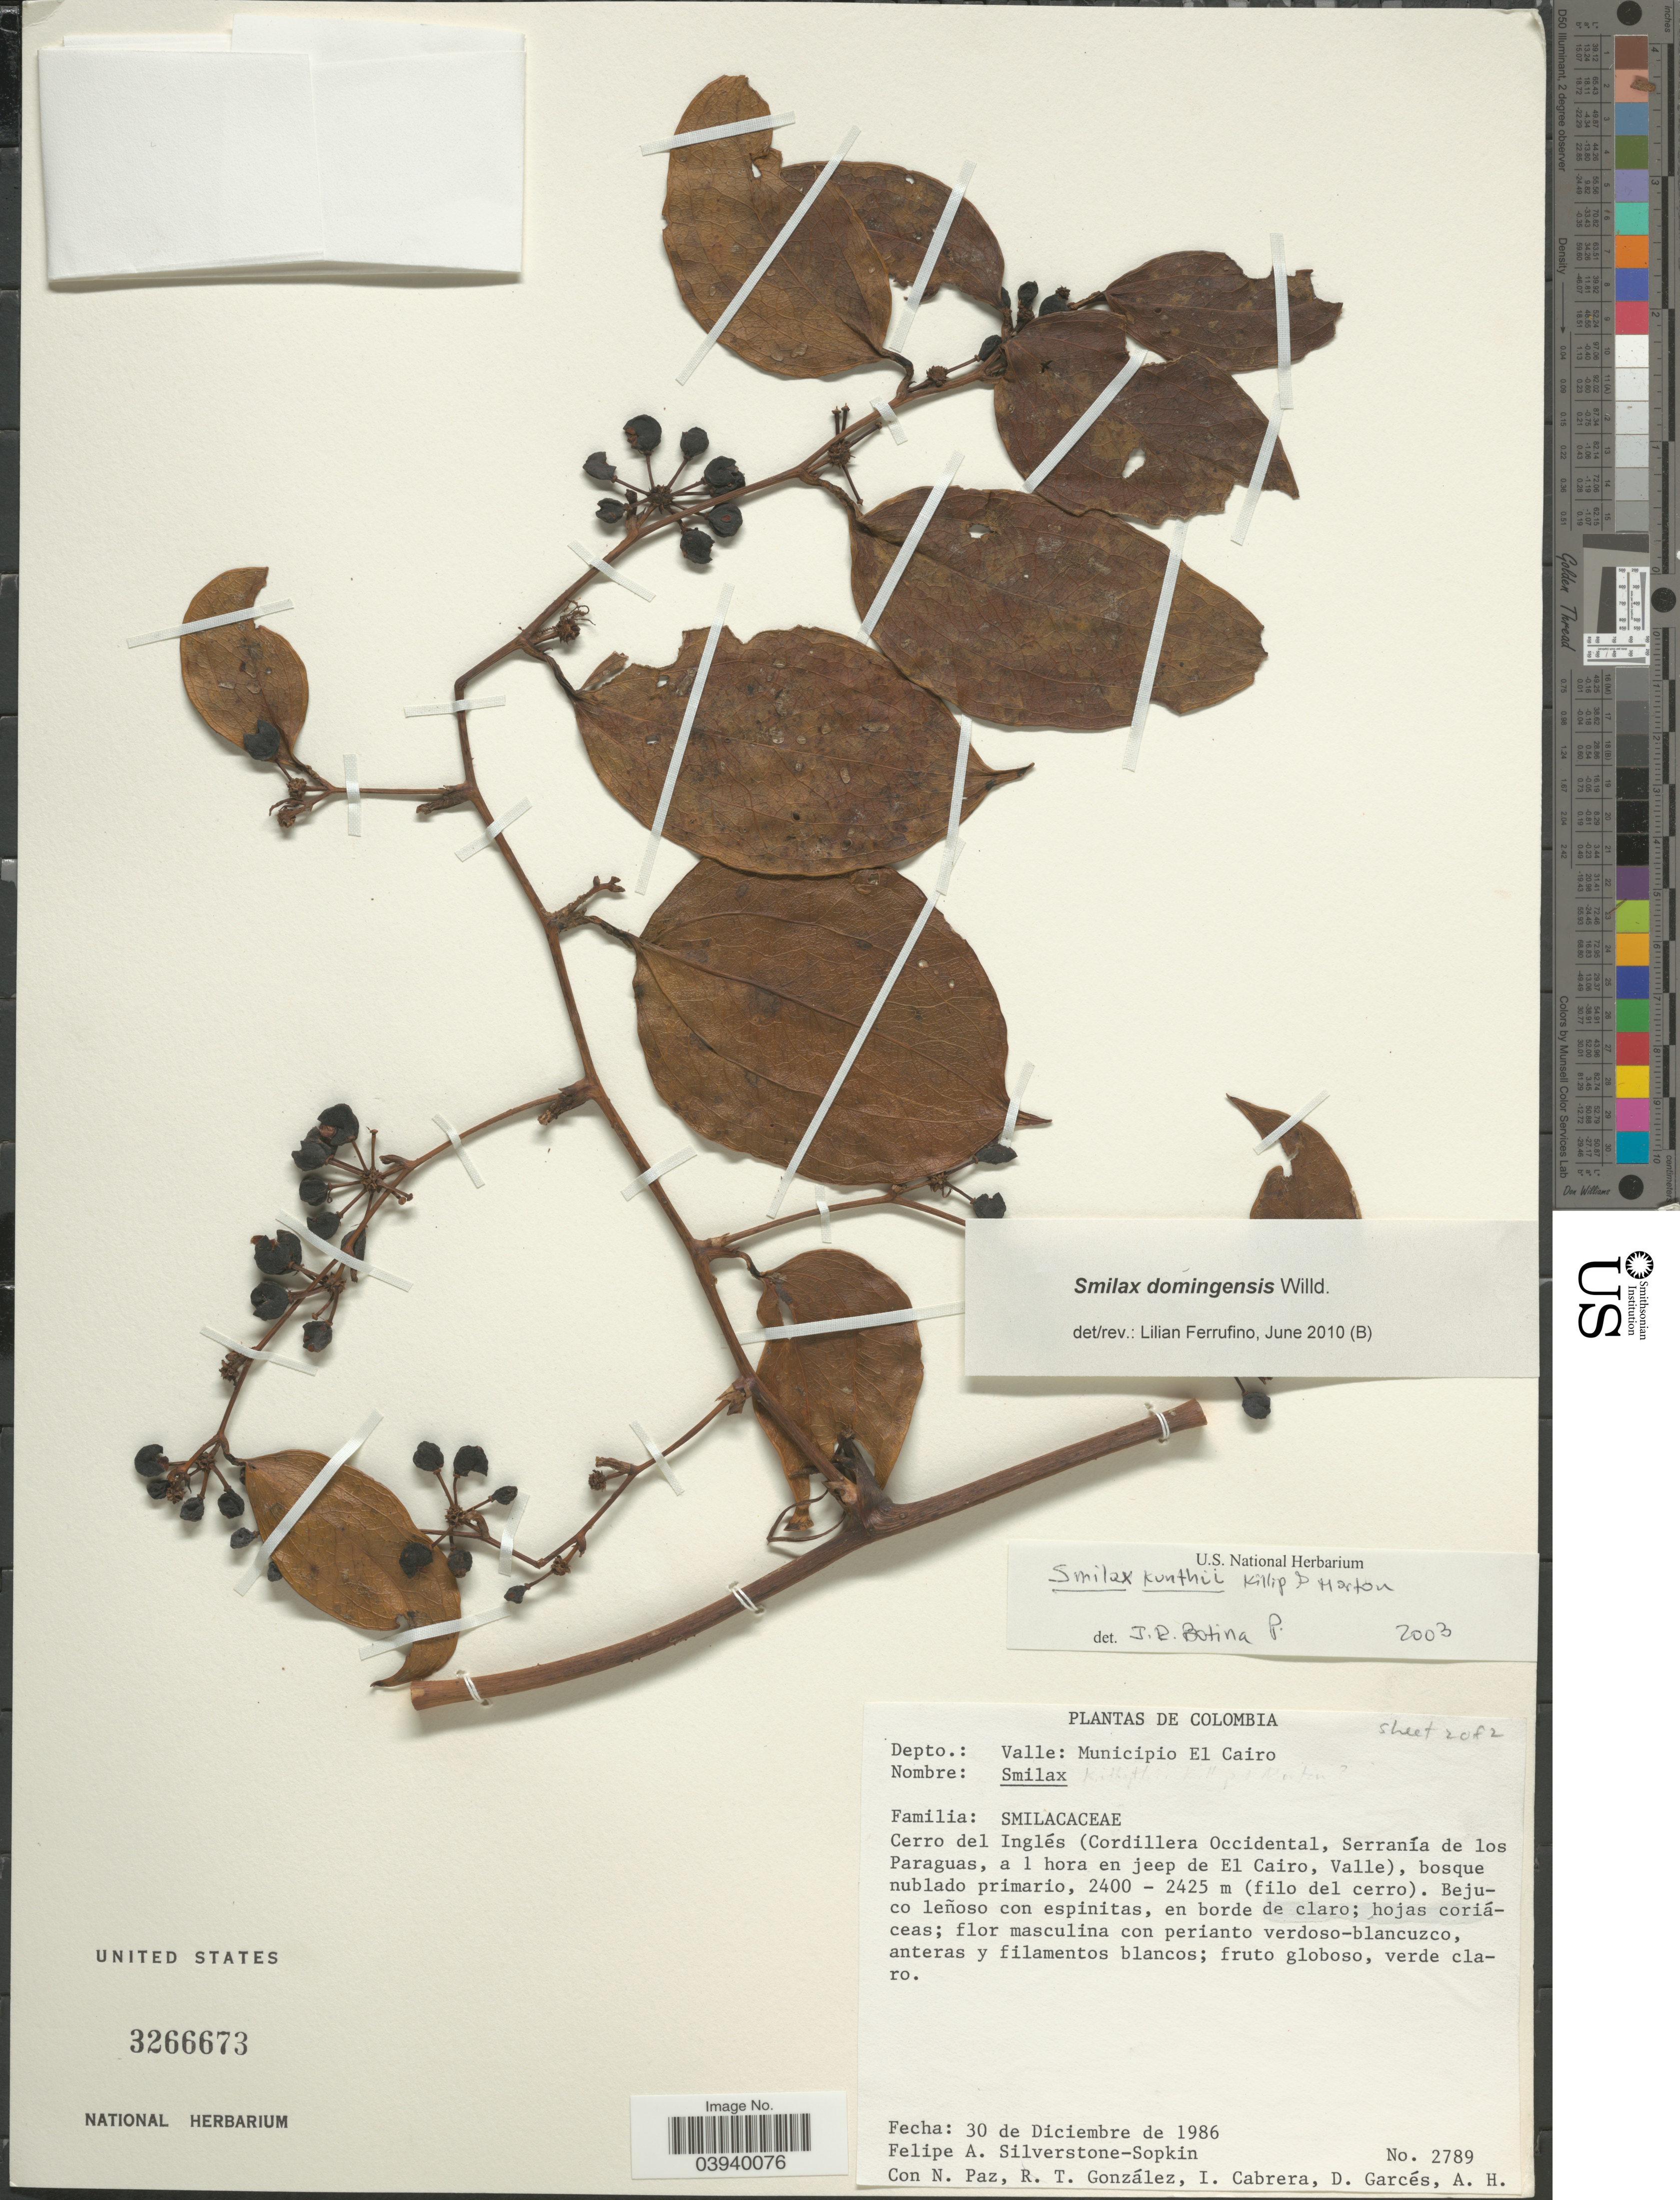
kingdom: Plantae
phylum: Tracheophyta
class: Liliopsida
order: Liliales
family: Smilacaceae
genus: Smilax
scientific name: Smilax domingensis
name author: Willd.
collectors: F. Silverstone-Sopkin, N. Paz, R. Gonzalez, I. Cabrera & et al.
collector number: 2789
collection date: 1986-12-30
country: Colombia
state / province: Valle del Cauca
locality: Depto: Valle: Municipio El Cairo. Cerro del Inglés (Cordillera Occidental, Serranía de los Paraguas, a 1 hora en jeep de El Cairo, Valle).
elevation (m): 2400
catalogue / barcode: US 3266673